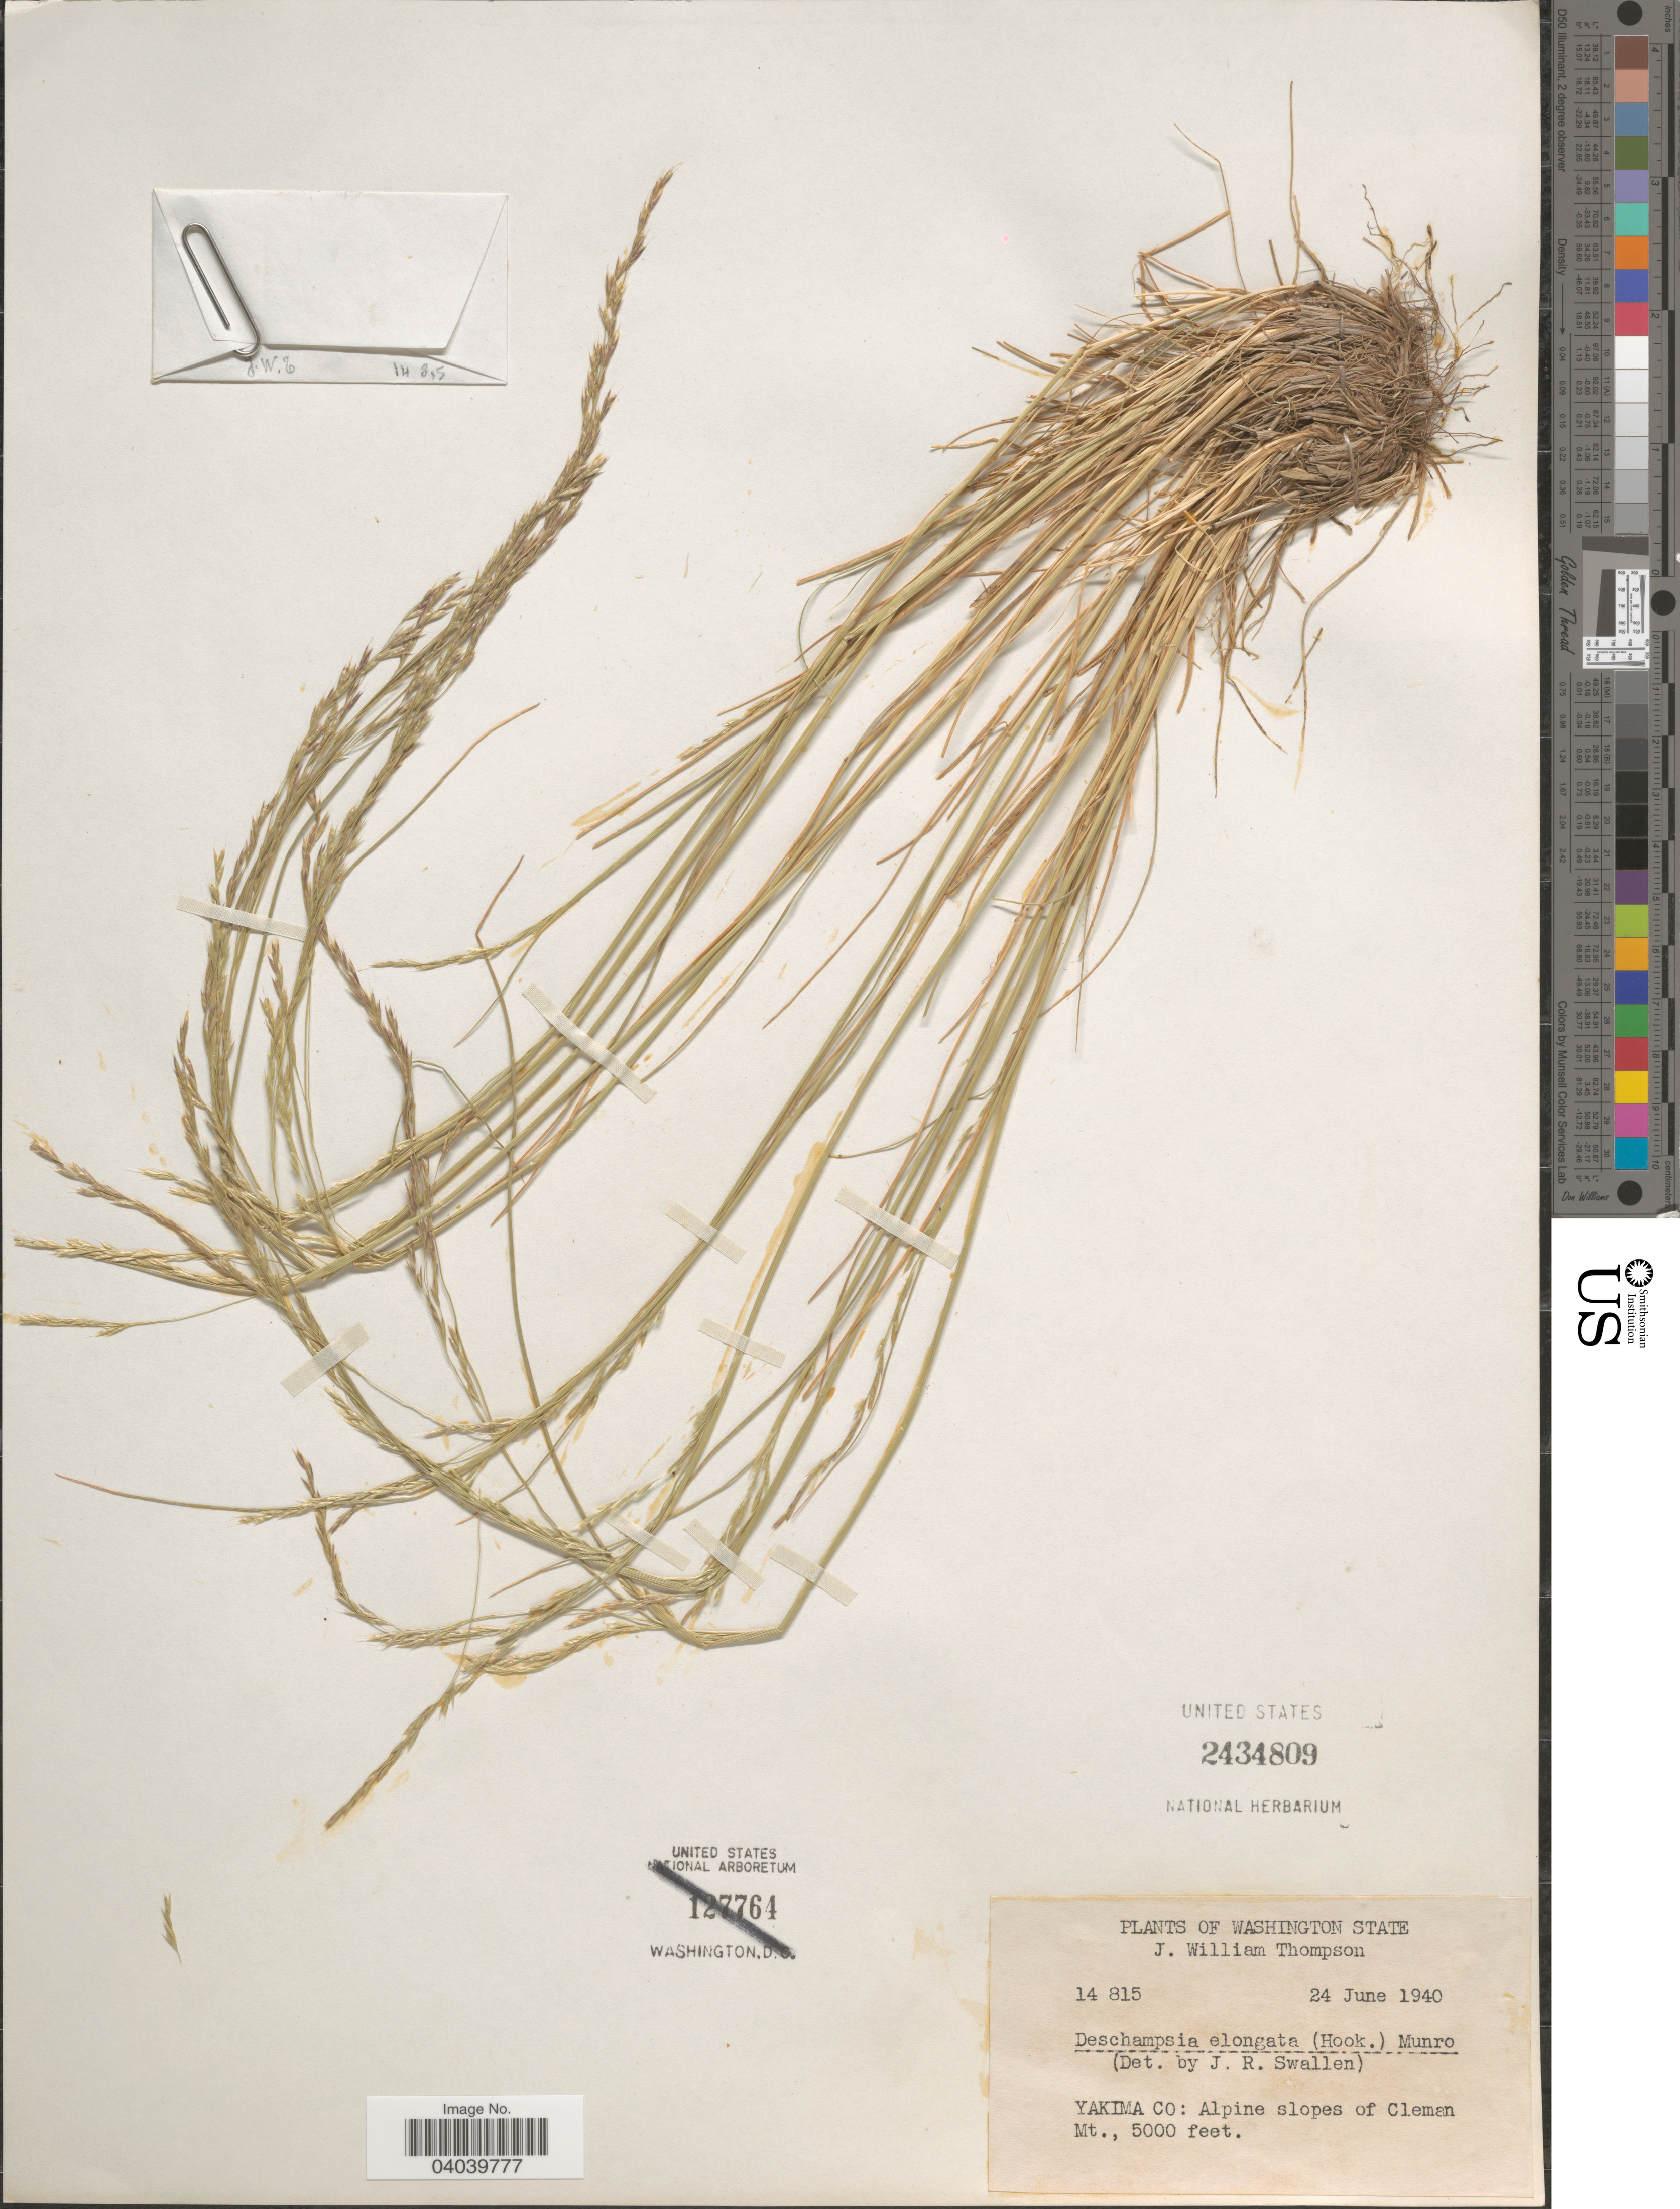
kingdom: Plantae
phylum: Tracheophyta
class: Liliopsida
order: Poales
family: Poaceae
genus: Deschampsia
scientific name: Deschampsia elongata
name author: (Hook.) Munro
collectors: J. W. Thompson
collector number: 14815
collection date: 1940-06-24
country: United States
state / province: Washington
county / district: Yakima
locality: Yakima Co: Alpine slopes of Cleman Mt.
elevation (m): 1524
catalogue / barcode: US 2434809